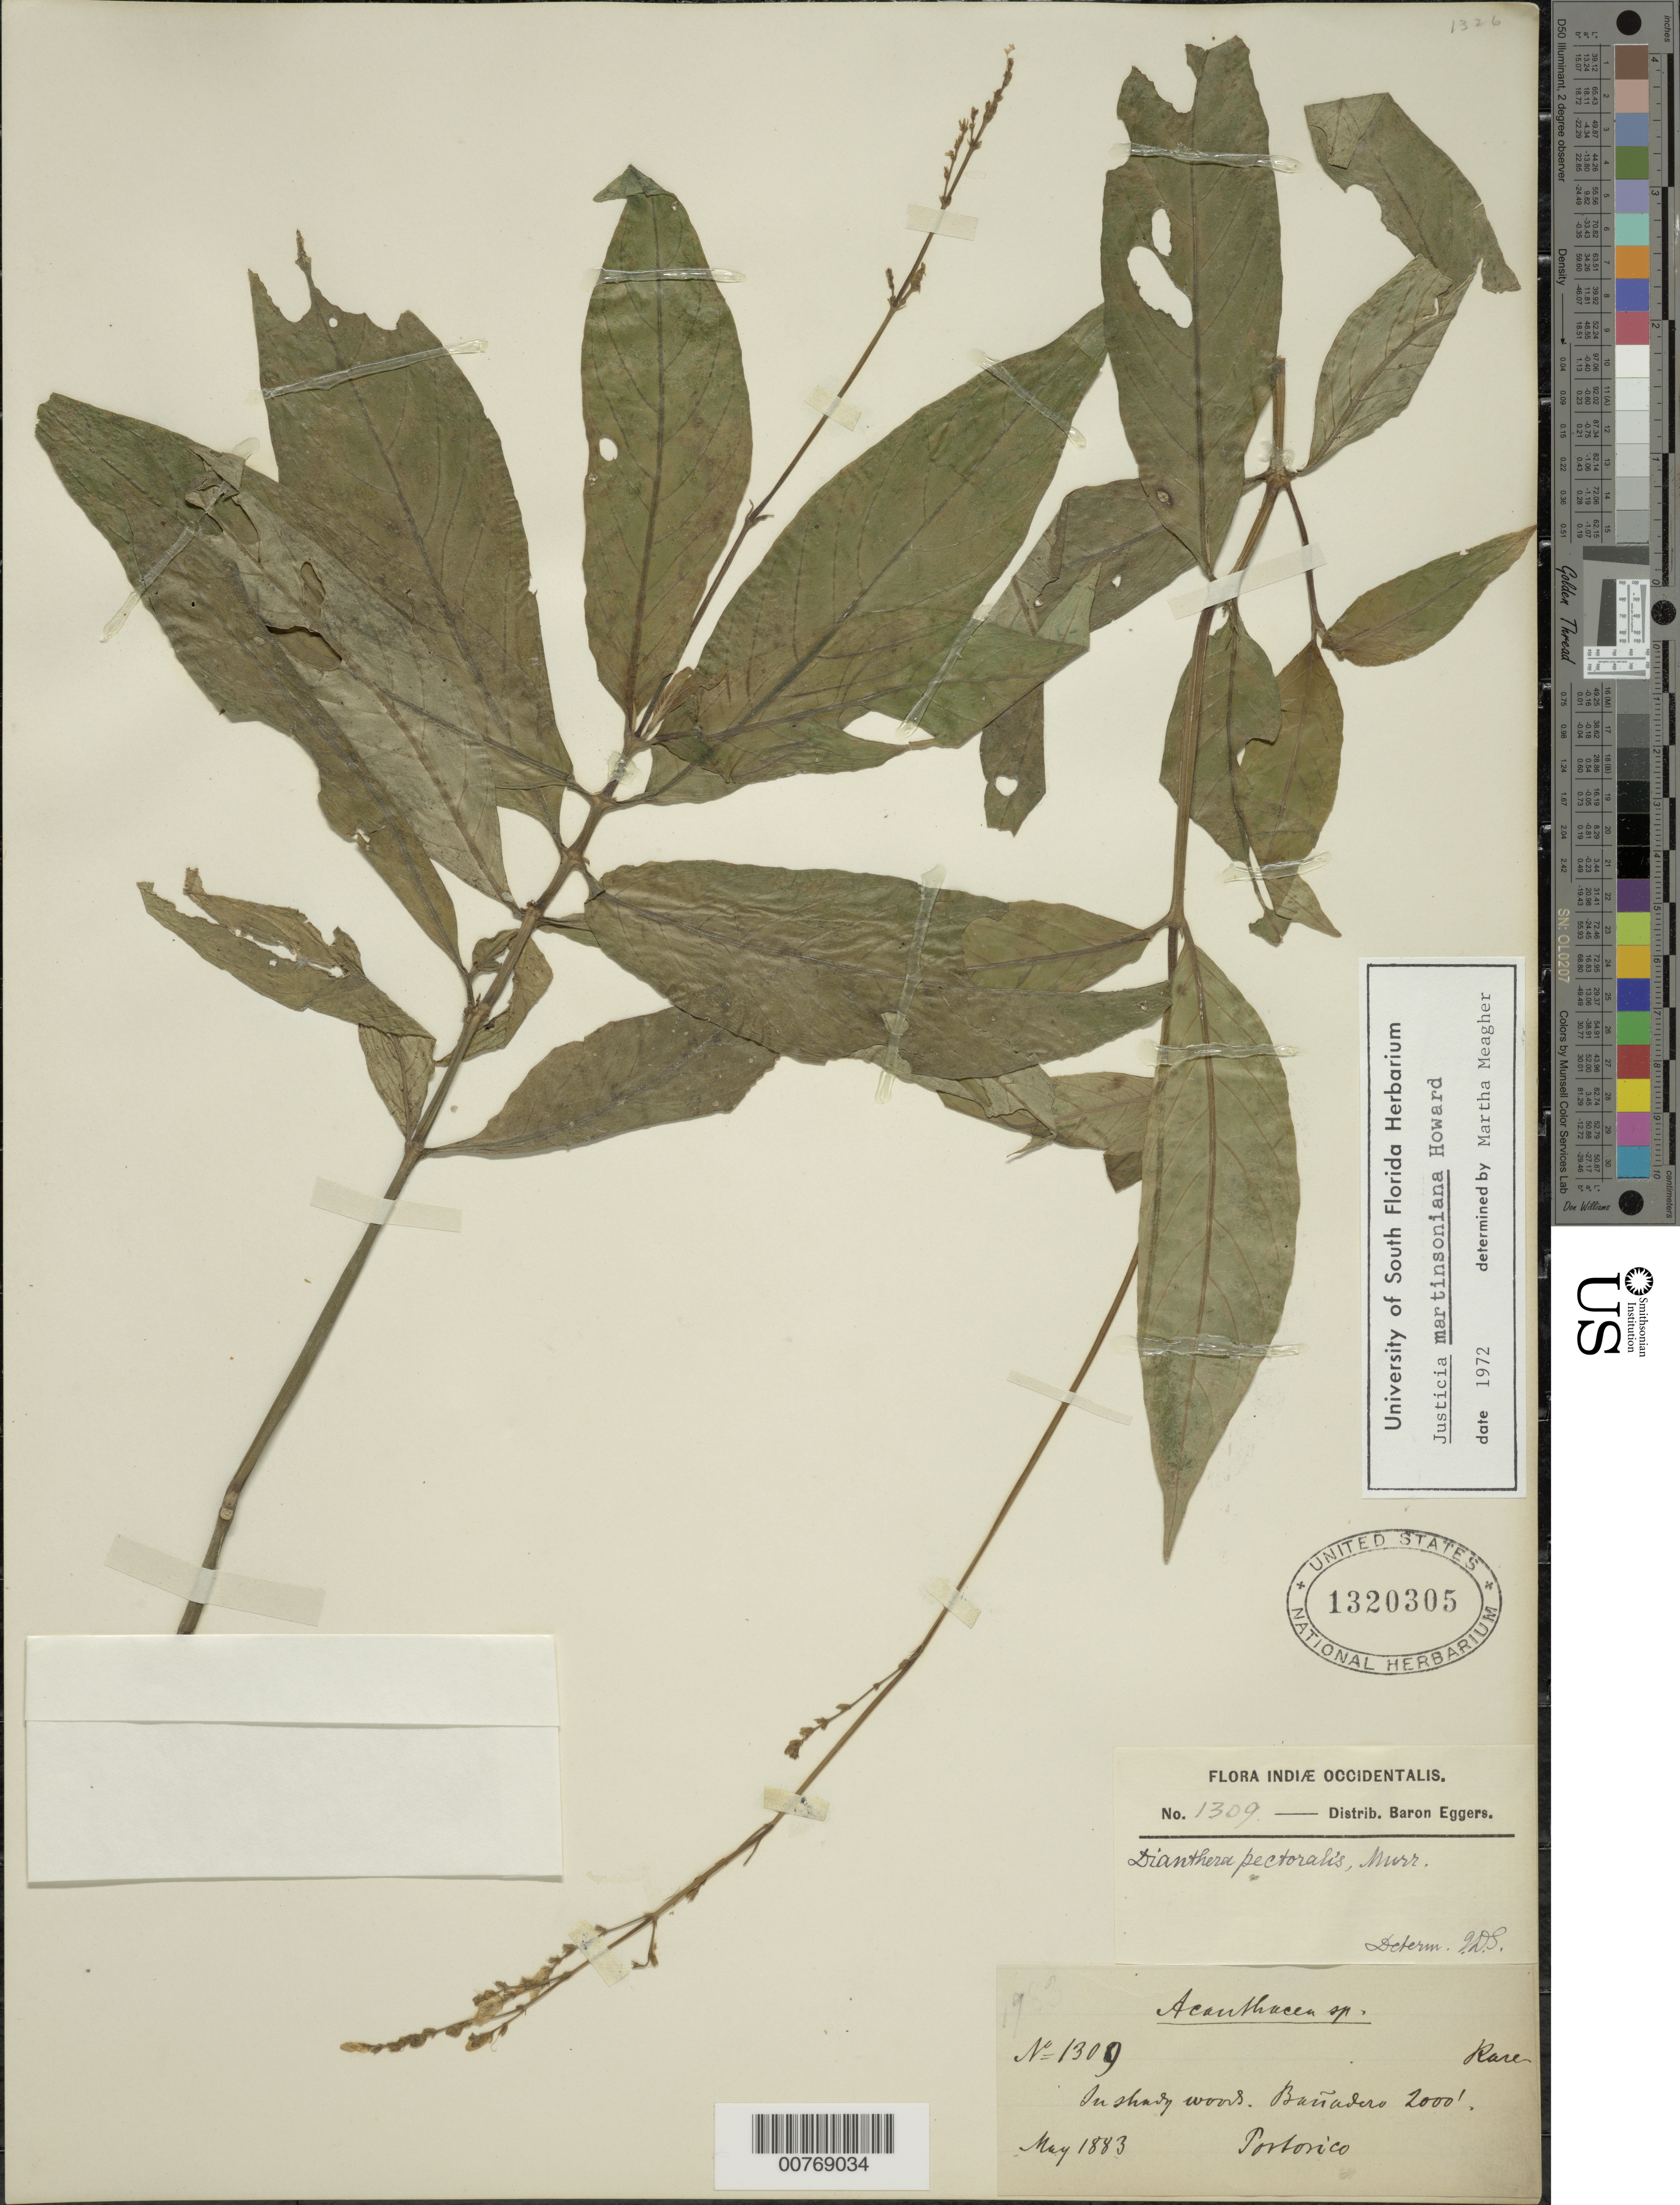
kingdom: Plantae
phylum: Tracheophyta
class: Magnoliopsida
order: Lamiales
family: Acanthaceae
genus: Justicia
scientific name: Justicia martinsoniana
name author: R.A. Howard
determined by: Meagher, M.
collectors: H. F. A. von Eggers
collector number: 1309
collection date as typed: May 1883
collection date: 1883-05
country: Puerto Rico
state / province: Luquillo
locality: Bañadero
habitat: In shady woods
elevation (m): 610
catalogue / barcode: US 1320305